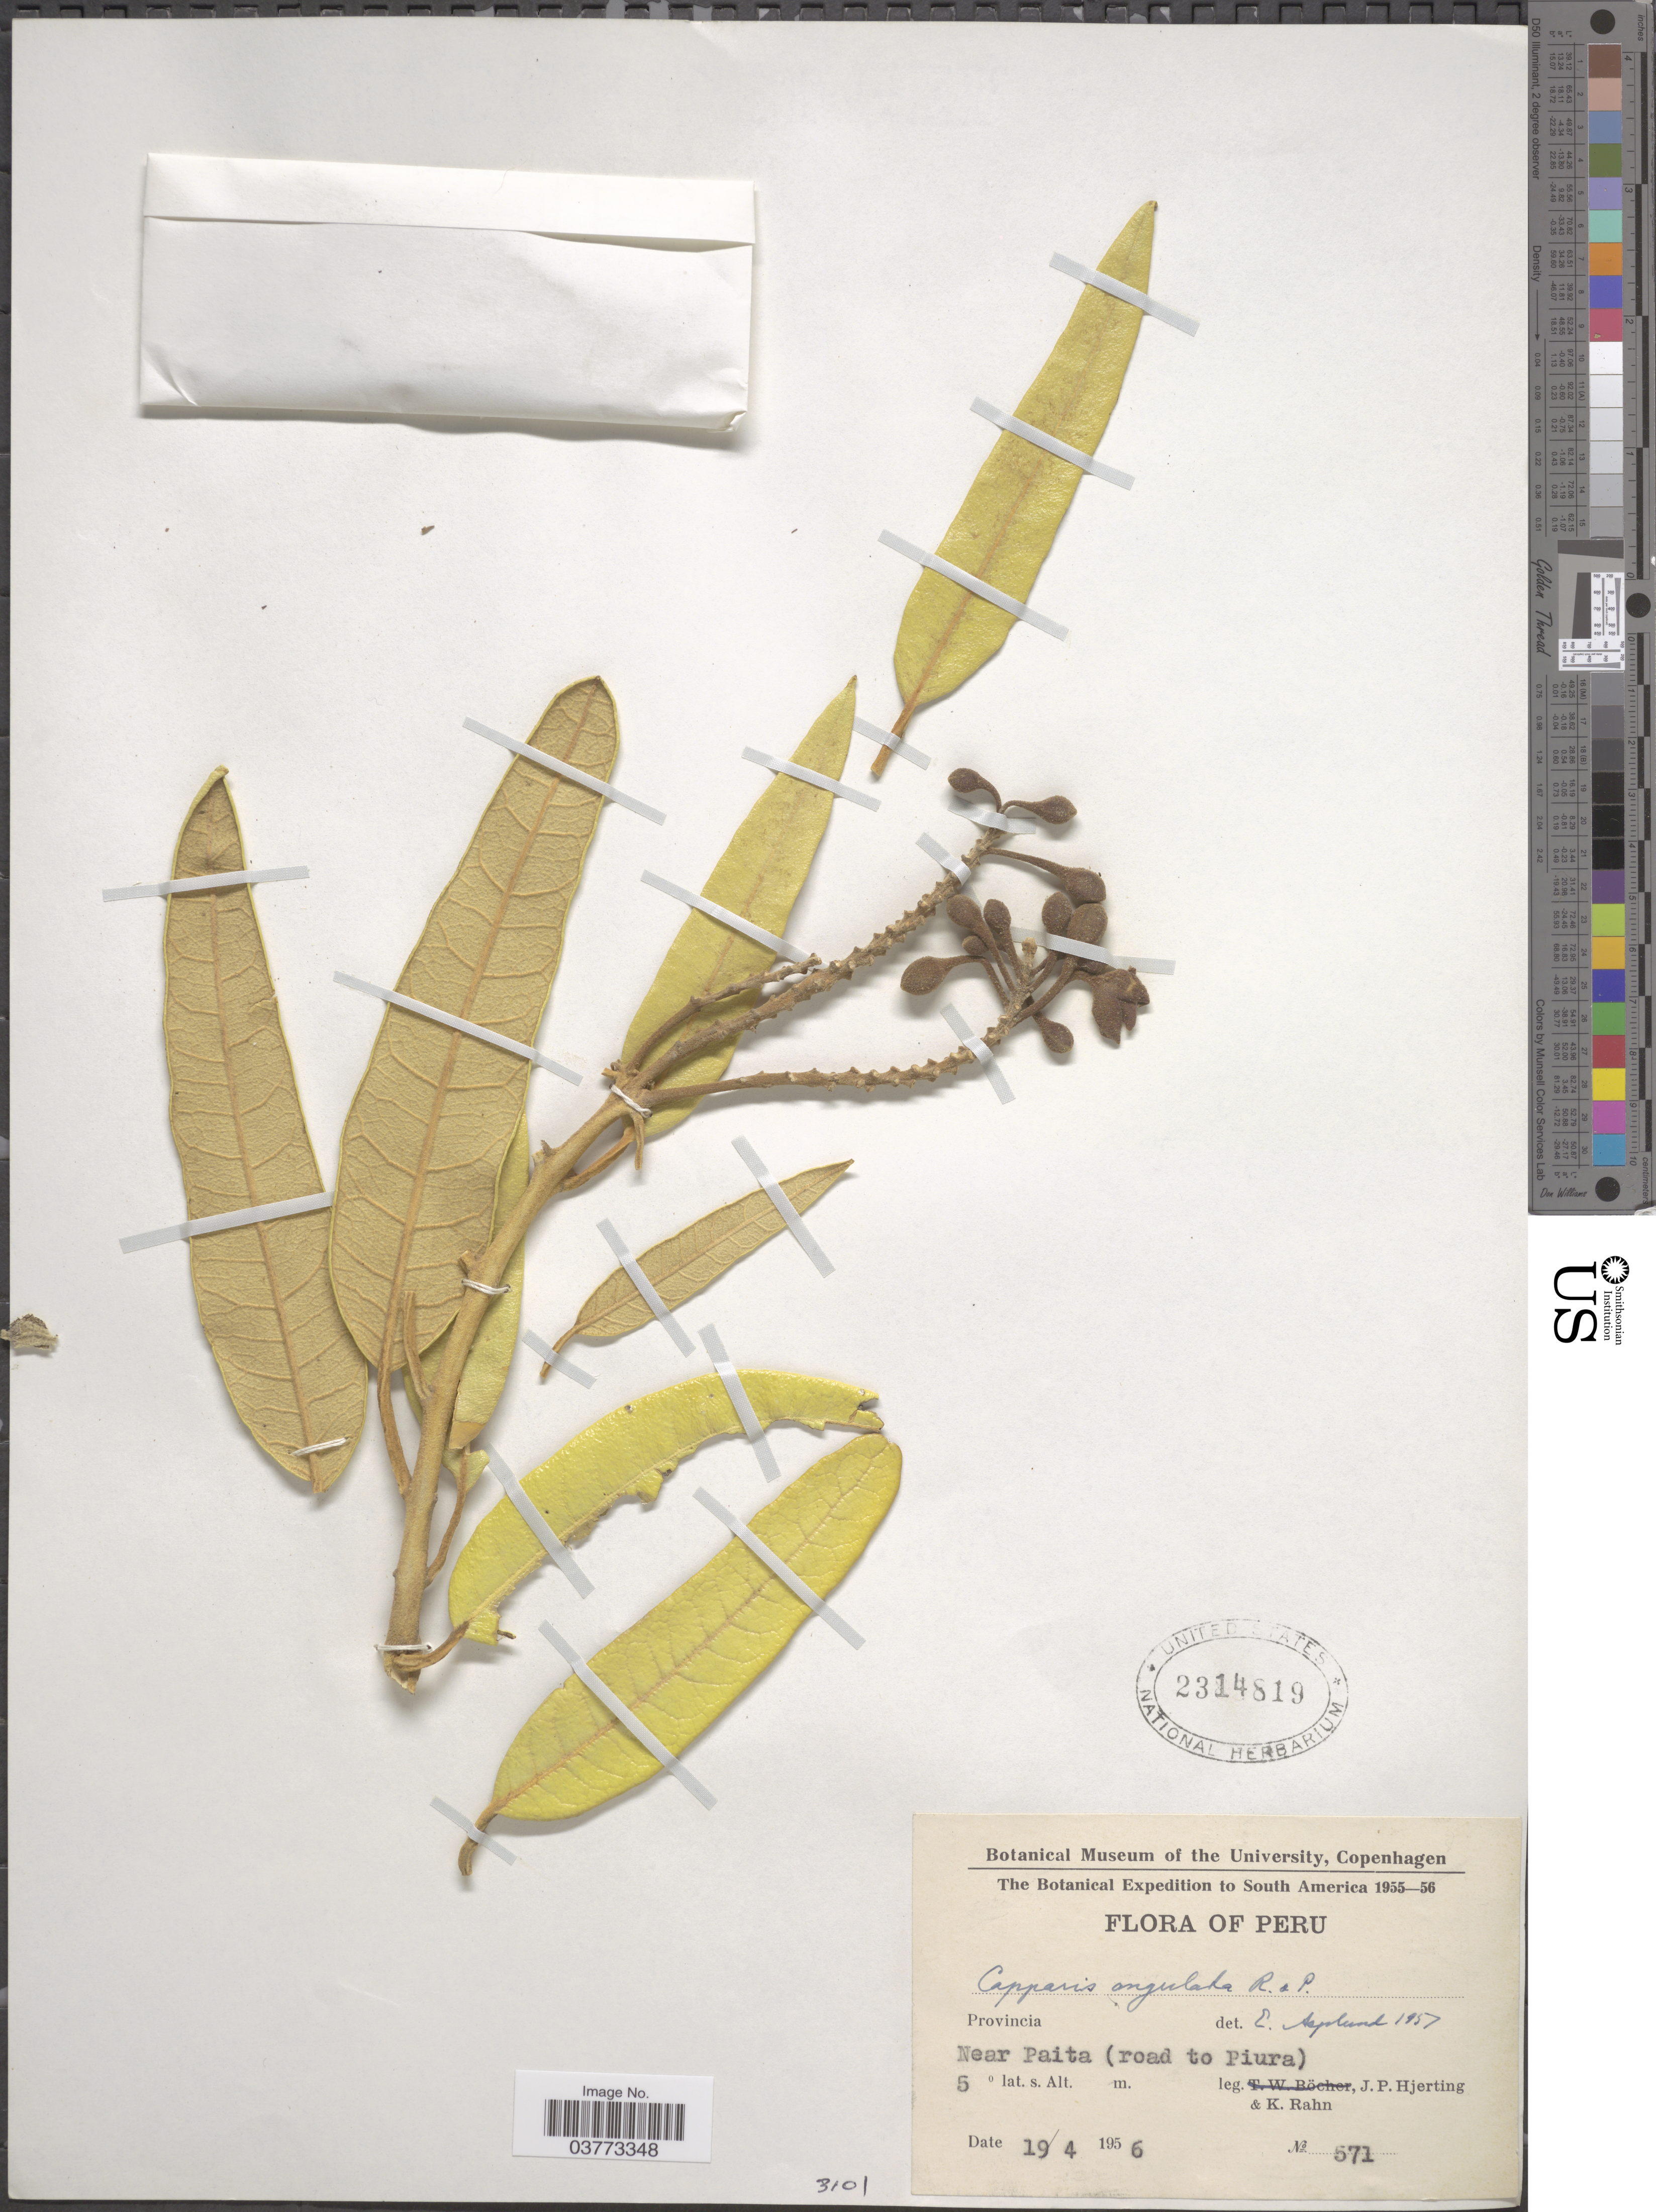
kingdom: Plantae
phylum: Tracheophyta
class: Magnoliopsida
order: Brassicales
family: Capparaceae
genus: Colicodendron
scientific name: Colicodendron angulatum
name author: (Ruiz & Pav. ex DC.) Hutch.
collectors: J. P. Hjerting & K. Rahn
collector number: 571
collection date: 1956-04-19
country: Peru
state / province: Piura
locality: South America. Near Paita (road to Piura).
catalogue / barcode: US 2314819